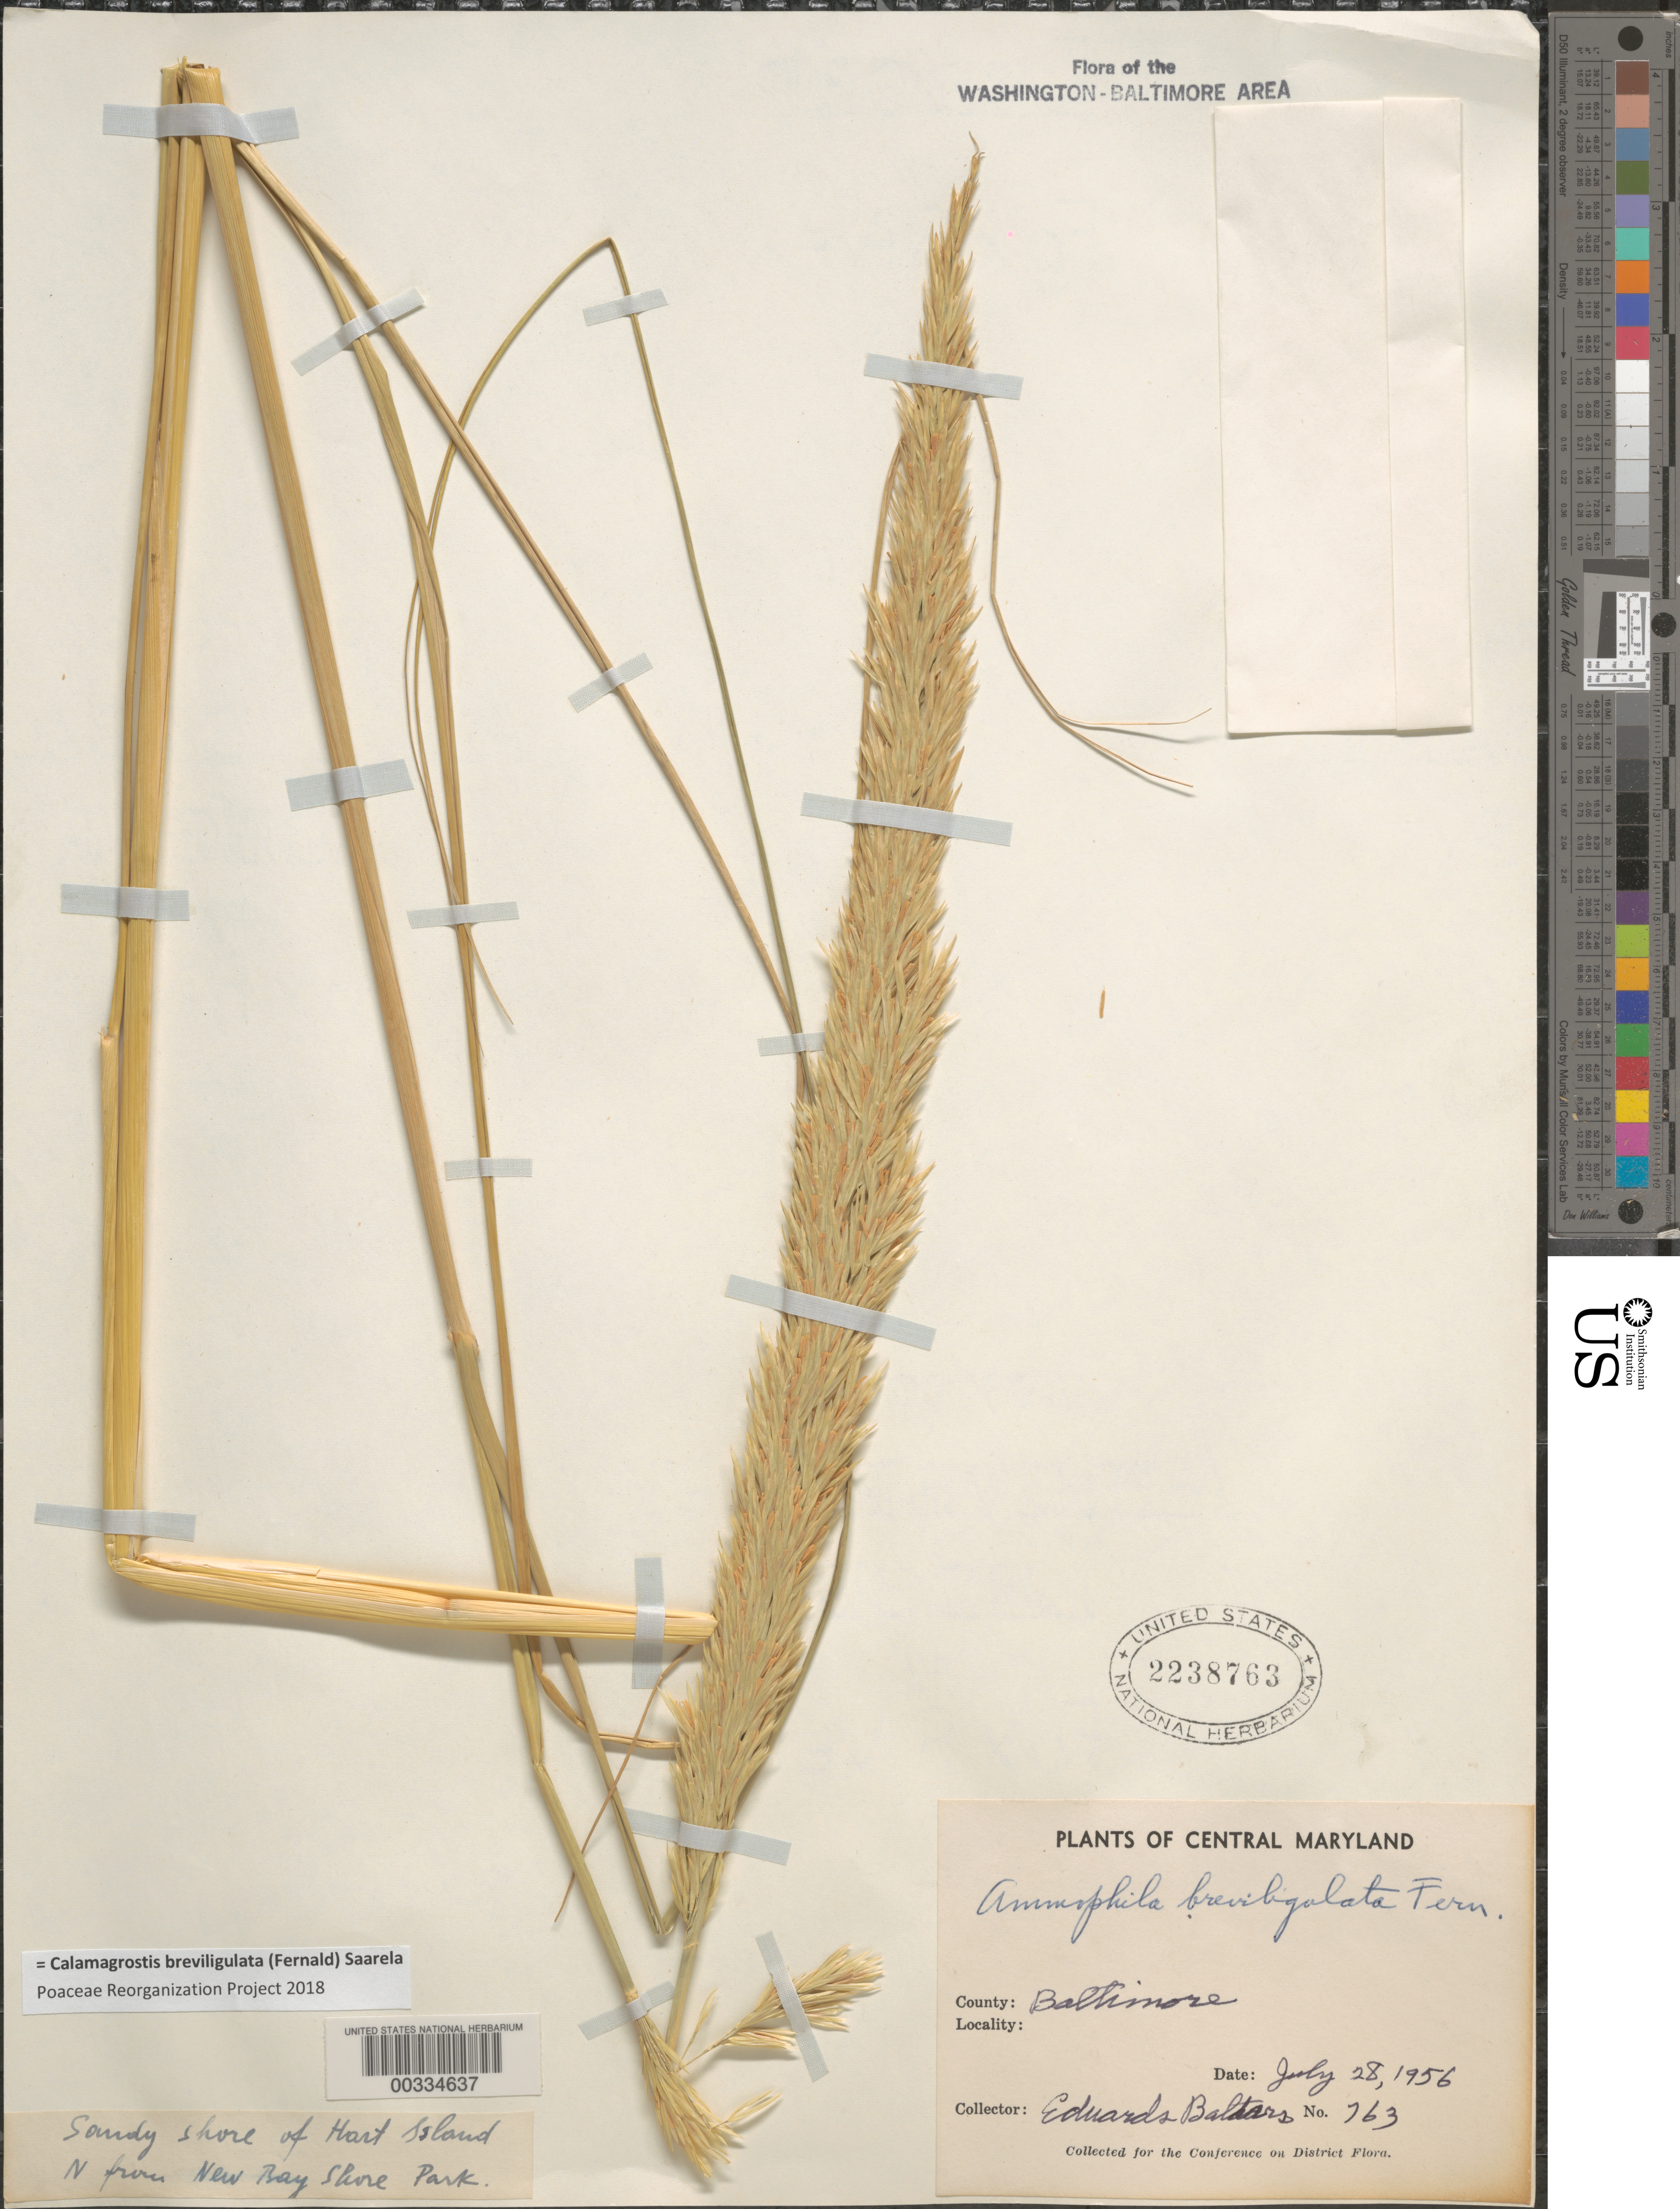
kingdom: Plantae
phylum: Tracheophyta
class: Liliopsida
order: Poales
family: Poaceae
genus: Calamagrostis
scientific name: Calamagrostis breviligulata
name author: (Fernald) Saarela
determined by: Poaceae Reorganization Project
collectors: E. Baltars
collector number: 763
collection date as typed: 28 Jul 1956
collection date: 1956-07-28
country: United States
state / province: Maryland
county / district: Baltimore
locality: Hart Island N. of New Bay Shore Park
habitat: Sandy shore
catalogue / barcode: US 2238763